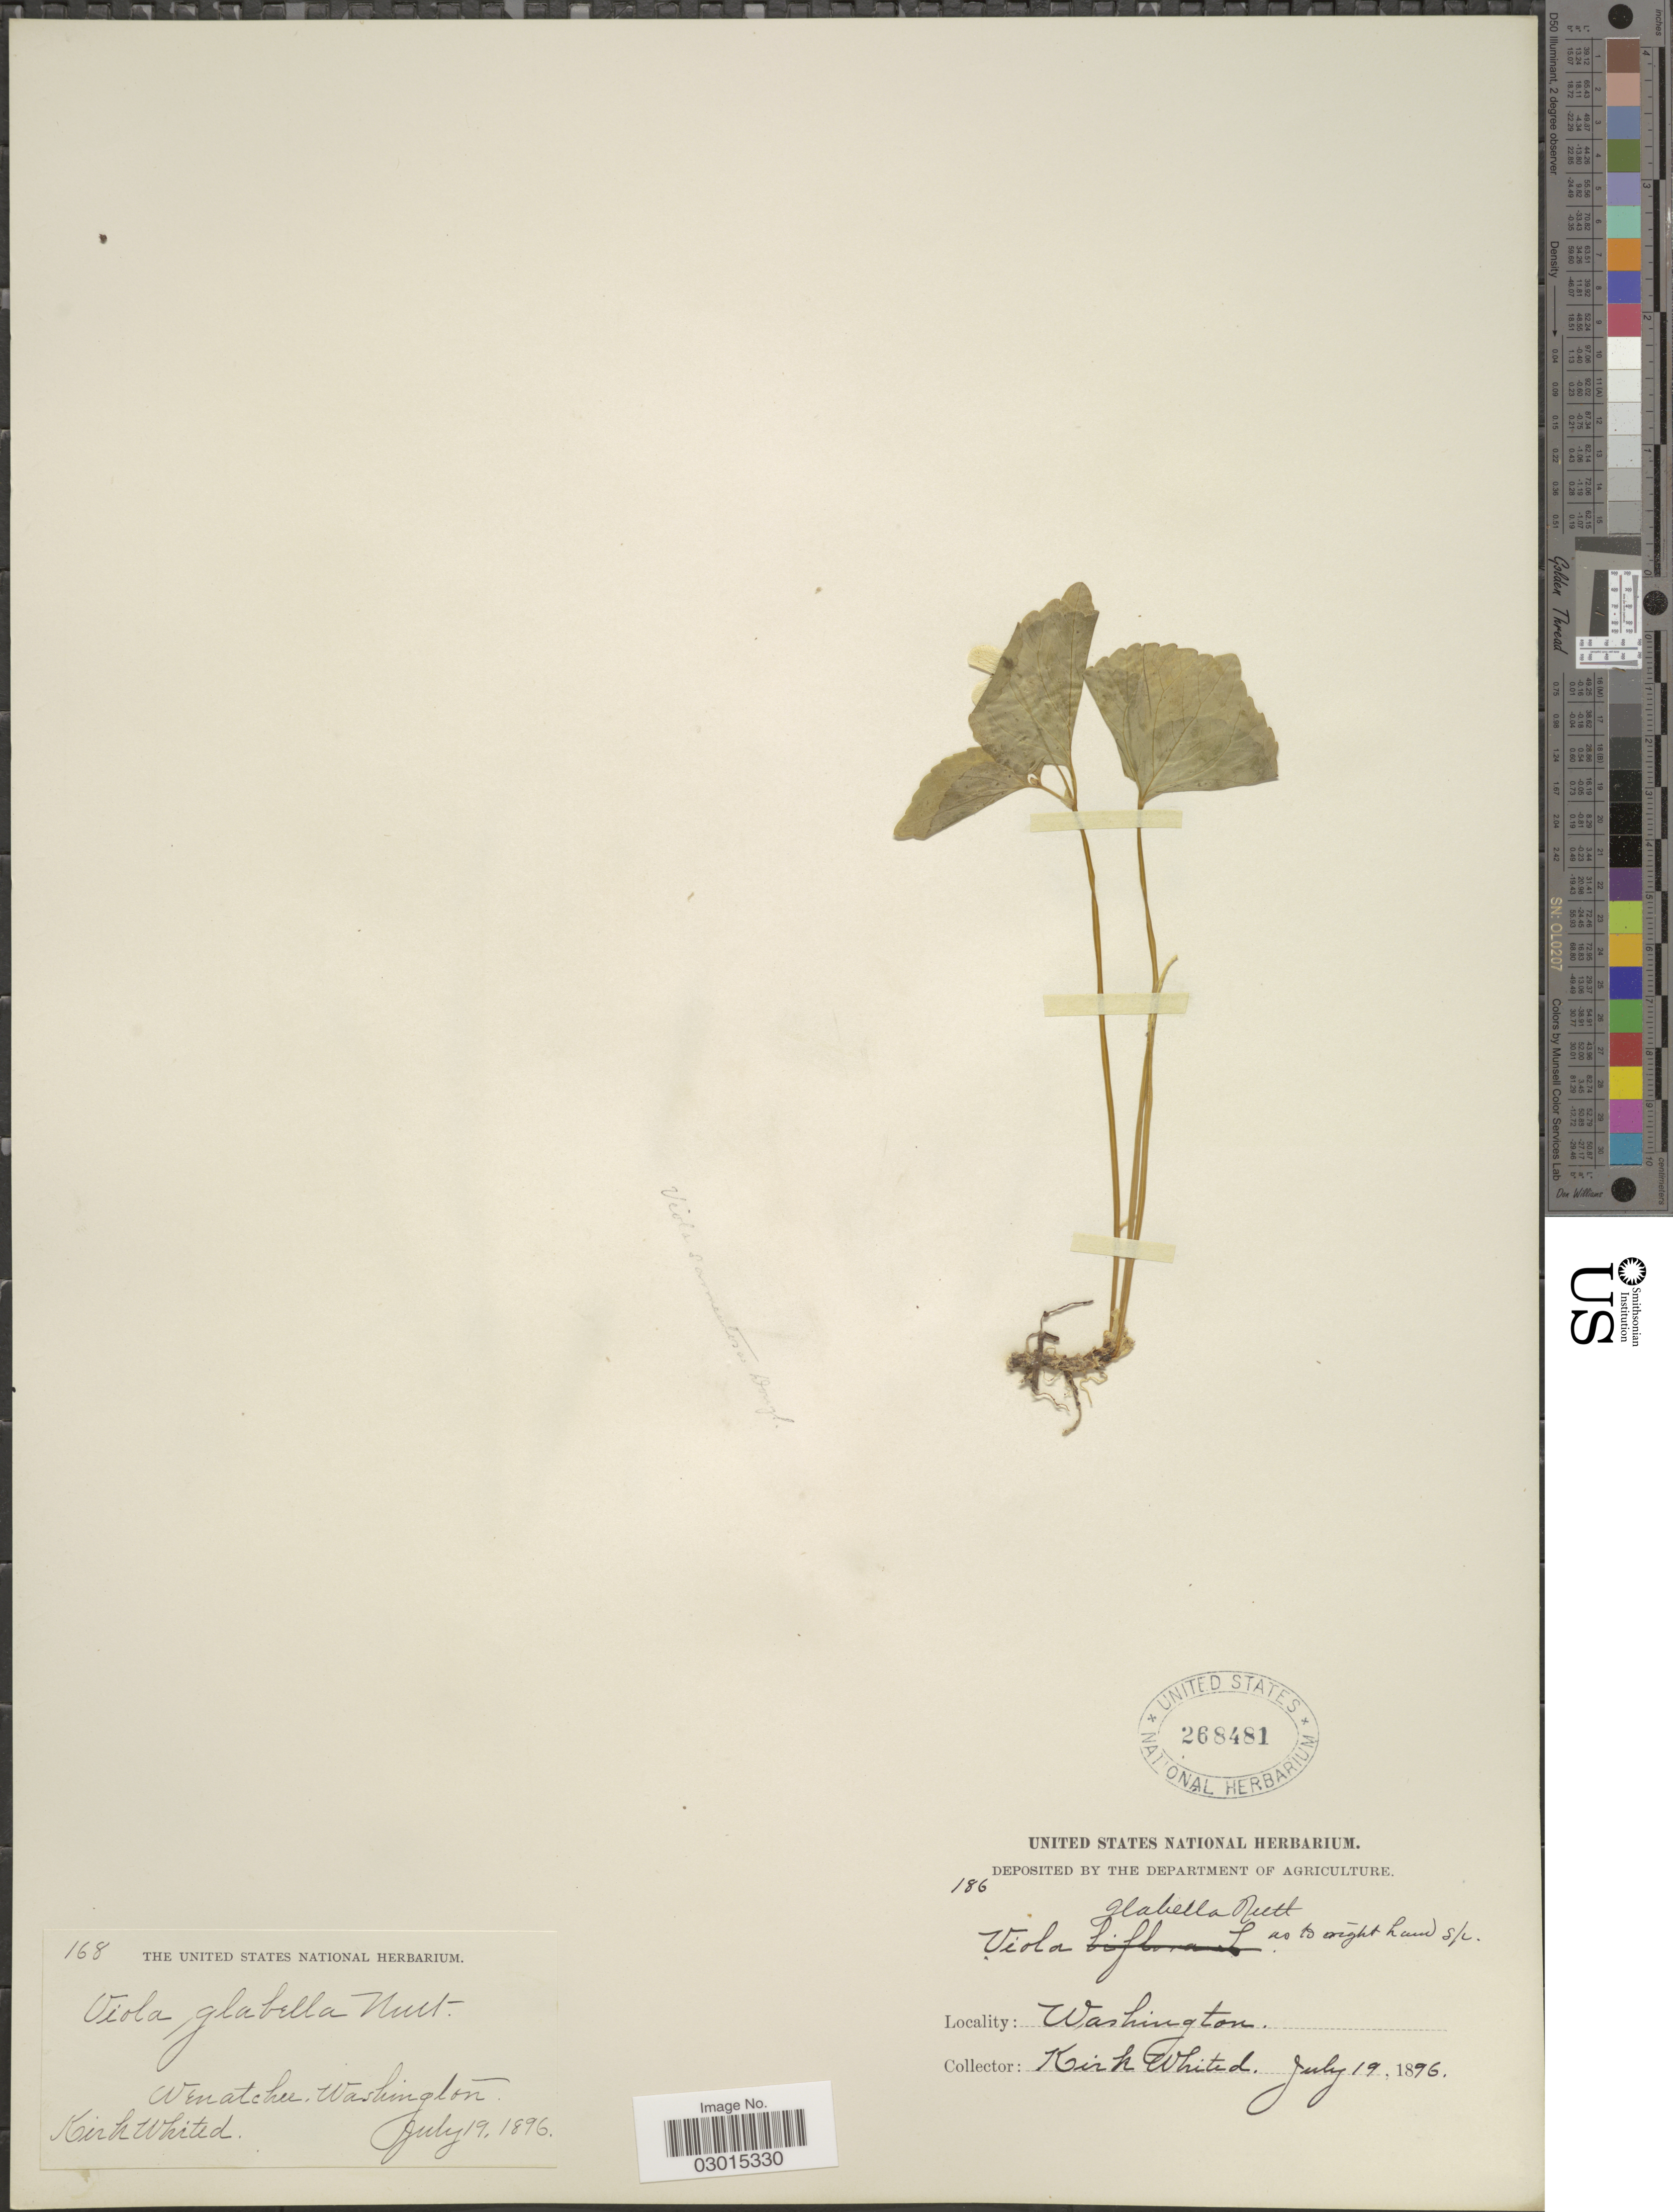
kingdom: Plantae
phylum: Tracheophyta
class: Magnoliopsida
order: Malpighiales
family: Violaceae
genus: Viola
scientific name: Viola glabella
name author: Nutt.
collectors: K. Whited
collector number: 168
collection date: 1896-07-19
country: United States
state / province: Washington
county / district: Chelan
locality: Wenatchee.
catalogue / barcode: US 268481